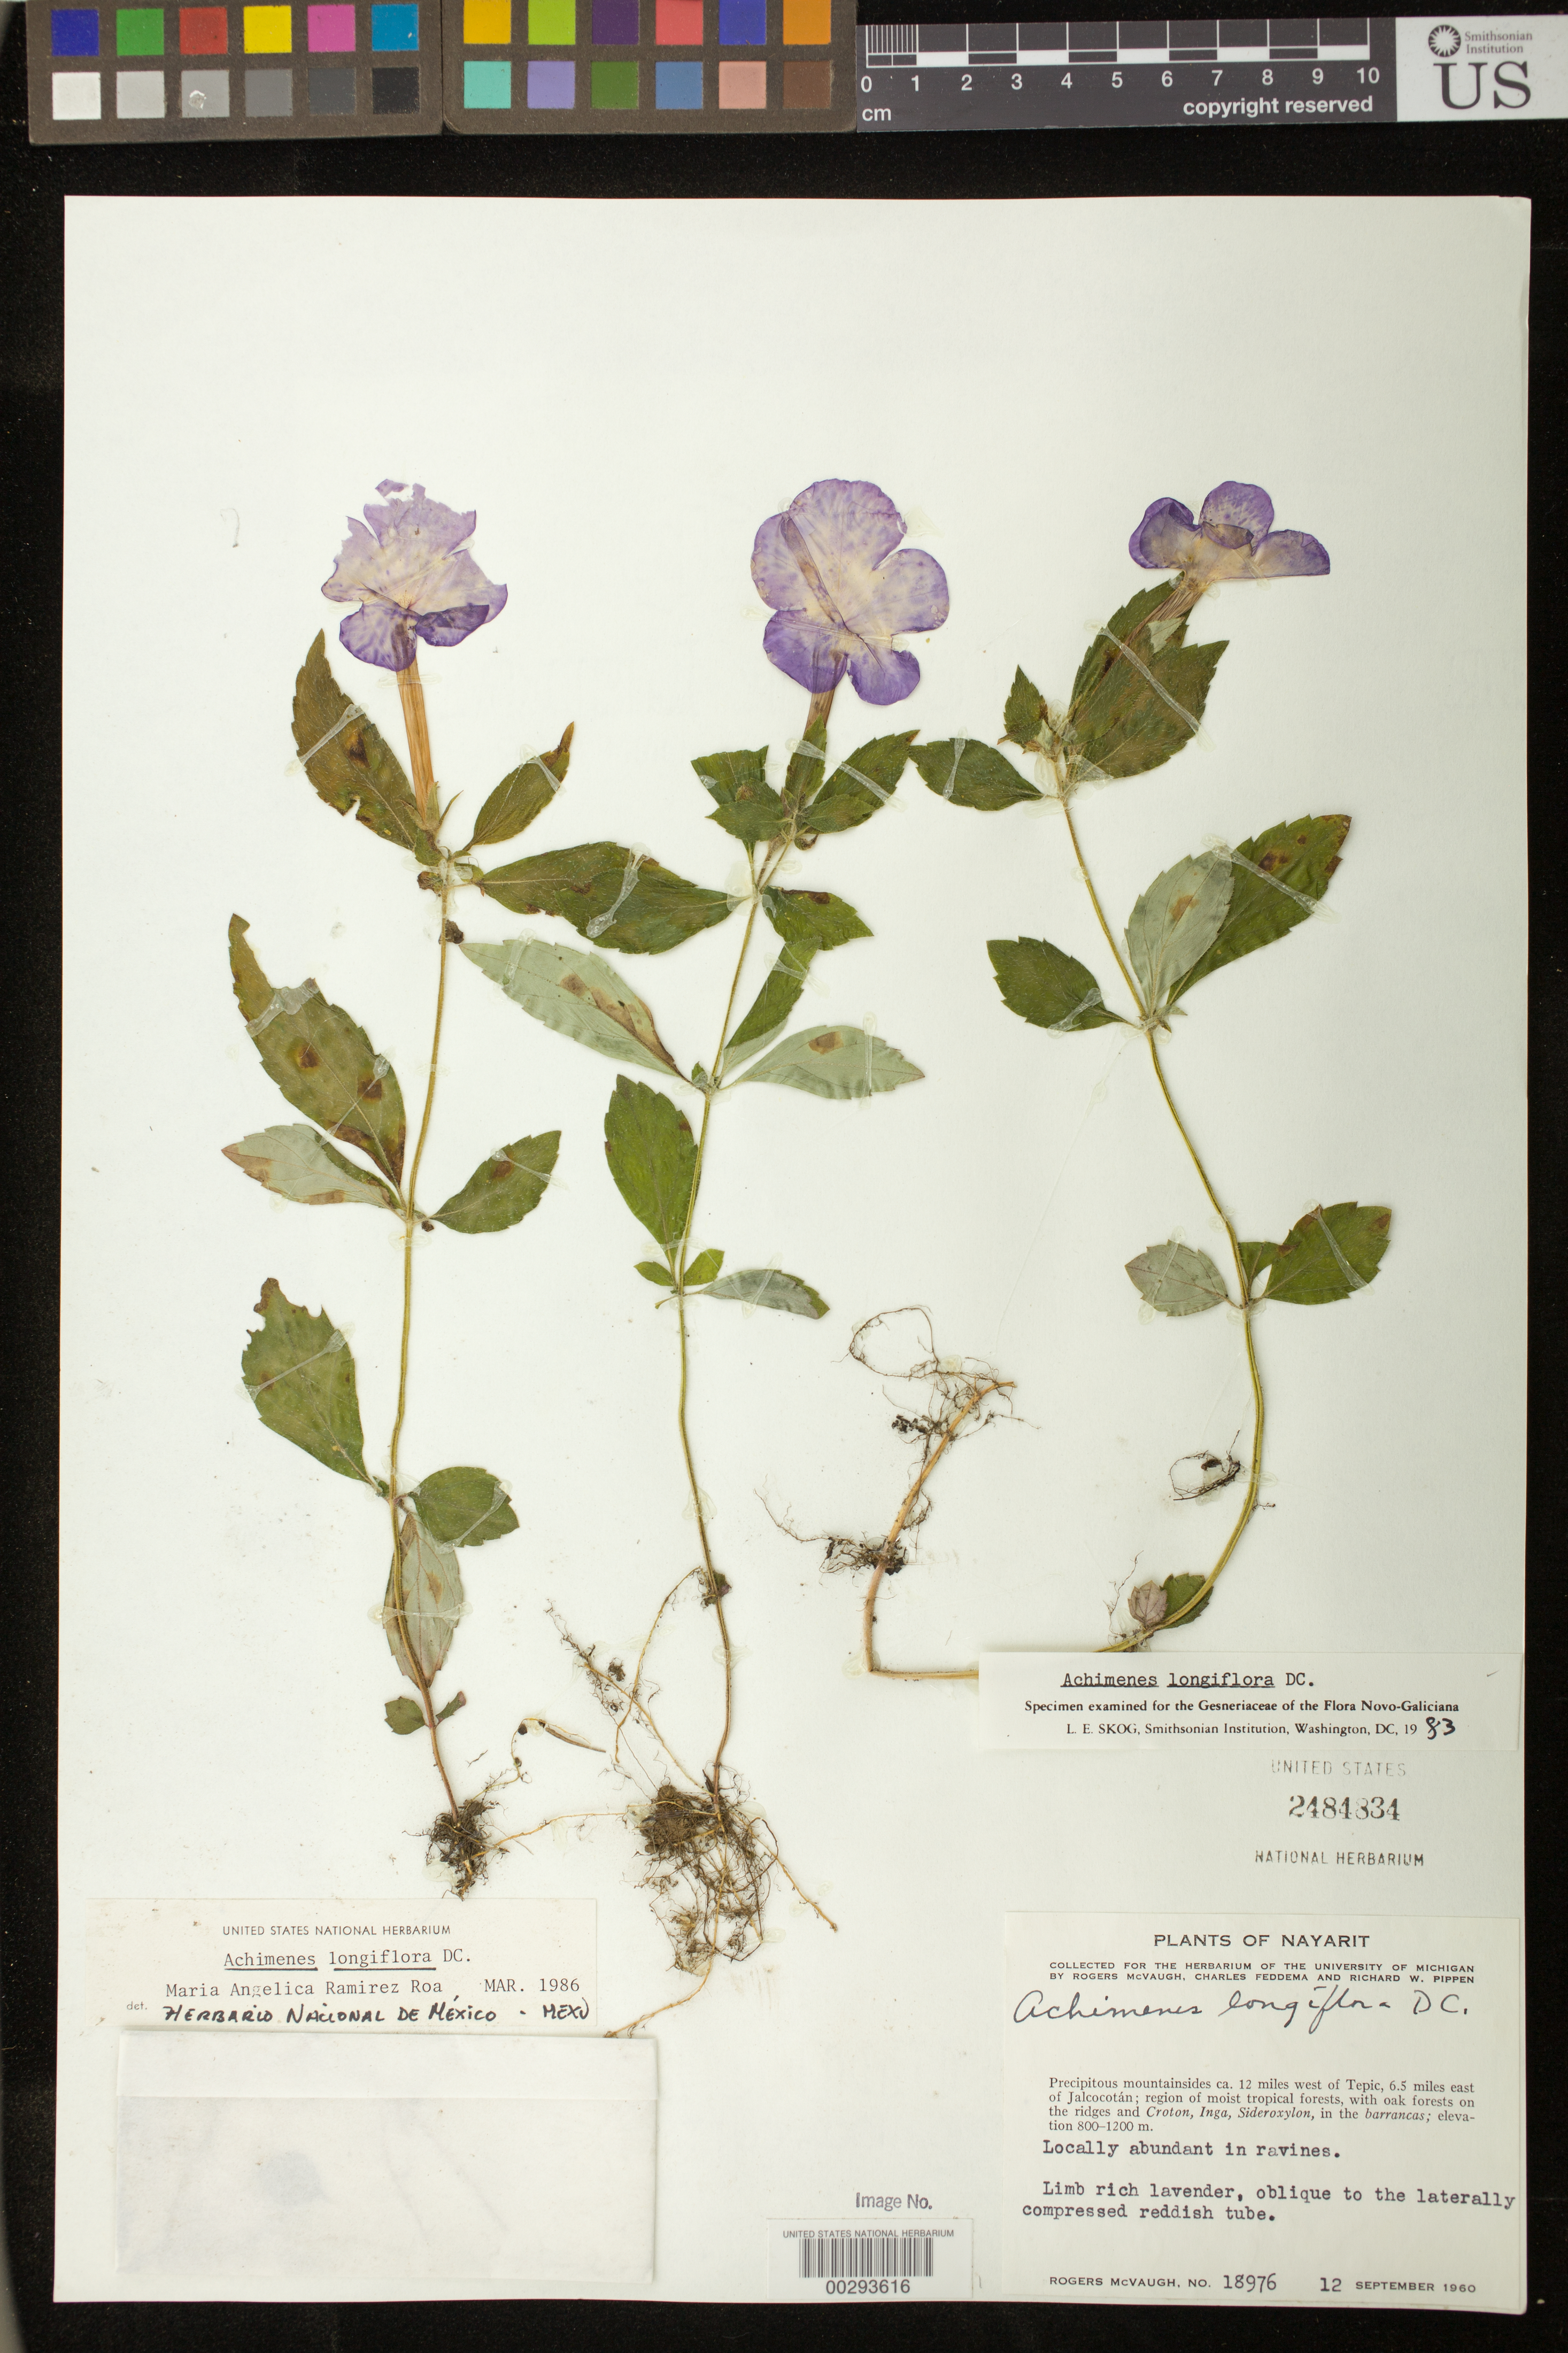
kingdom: Plantae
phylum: Tracheophyta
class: Magnoliopsida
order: Lamiales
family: Gesneriaceae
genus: Achimenes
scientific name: Achimenes longiflora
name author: DC.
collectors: R. McVaugh, C. Feddema & R. W. Pippen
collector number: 18976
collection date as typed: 12 Sep 1960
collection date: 1960-09-12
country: Mexico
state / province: Nayarit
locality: Ca 12 mi W of Tepic, 6.5 mi E of Jalcocotan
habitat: Locally abundant in ravines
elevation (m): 800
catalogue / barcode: US 2484834